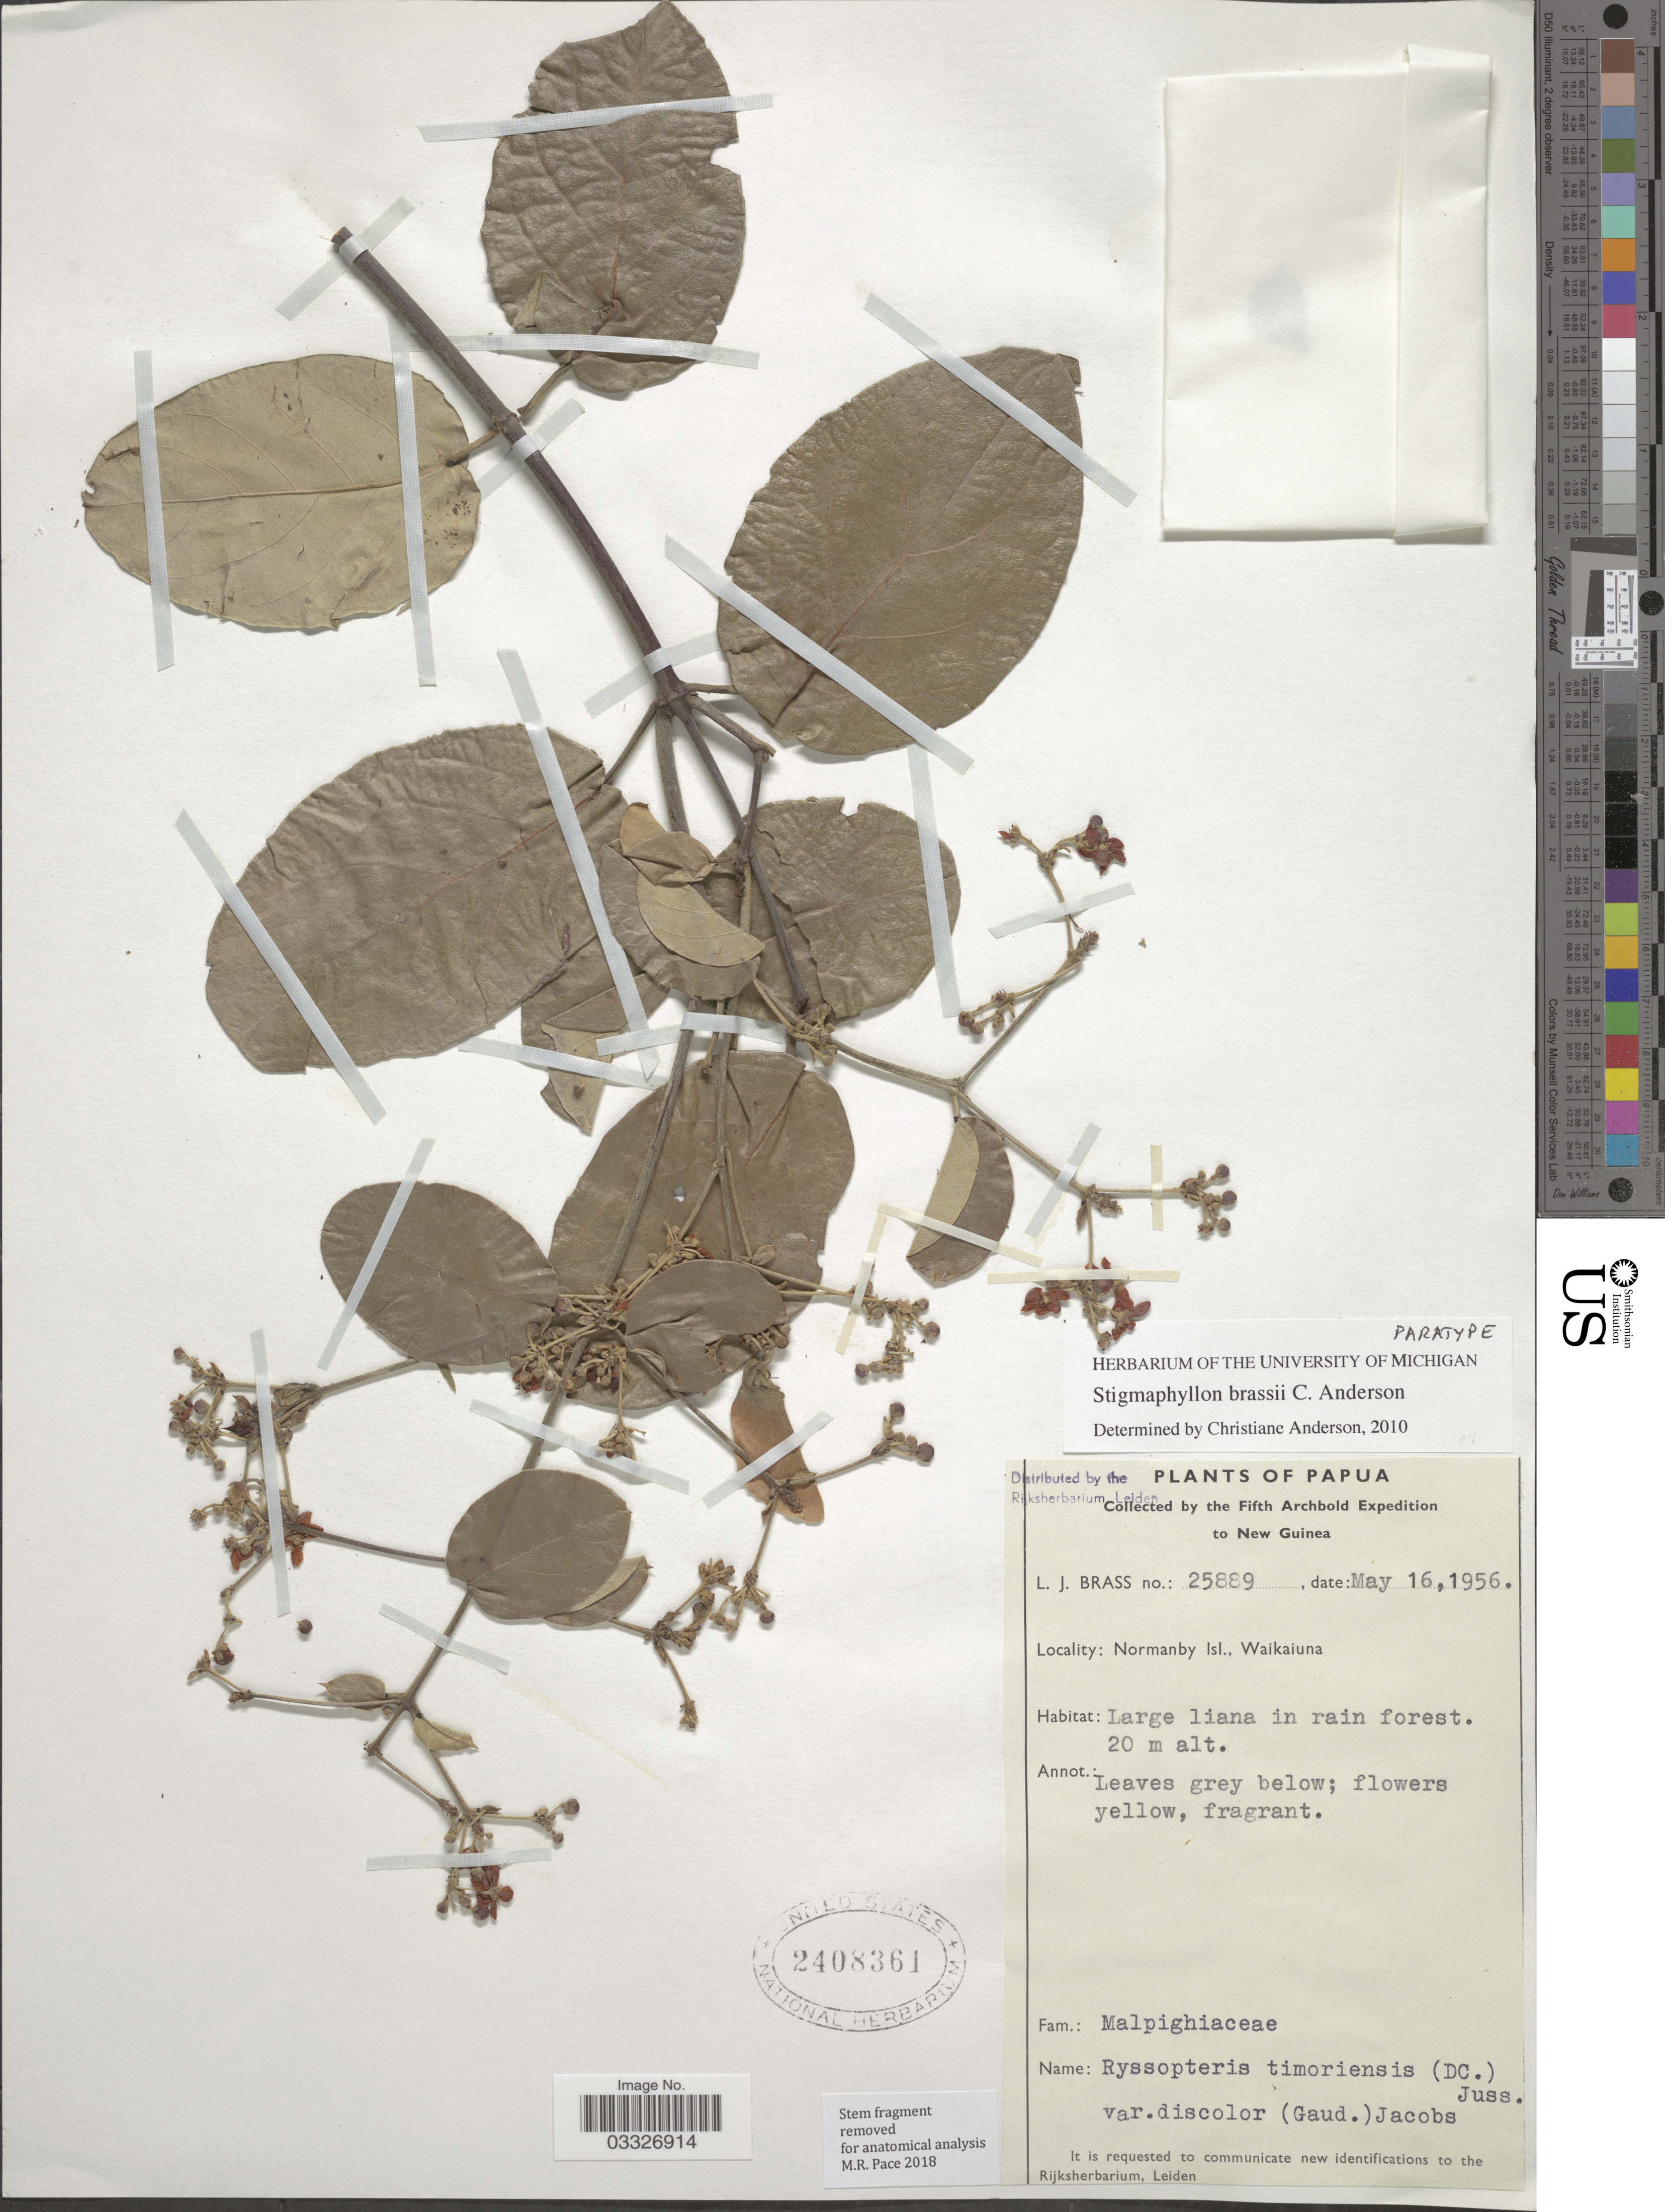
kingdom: Plantae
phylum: Tracheophyta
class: Magnoliopsida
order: Malpighiales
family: Malpighiaceae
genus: Stigmaphyllon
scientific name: Stigmaphyllon brassii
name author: C.E. Anderson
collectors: L. J. Brass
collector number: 25889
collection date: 1956-05-16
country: Papua New Guinea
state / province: Milne Bay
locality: Papua. New Guinea. Normanby Isl., Waikaiuna.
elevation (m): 20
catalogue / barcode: US 2408361